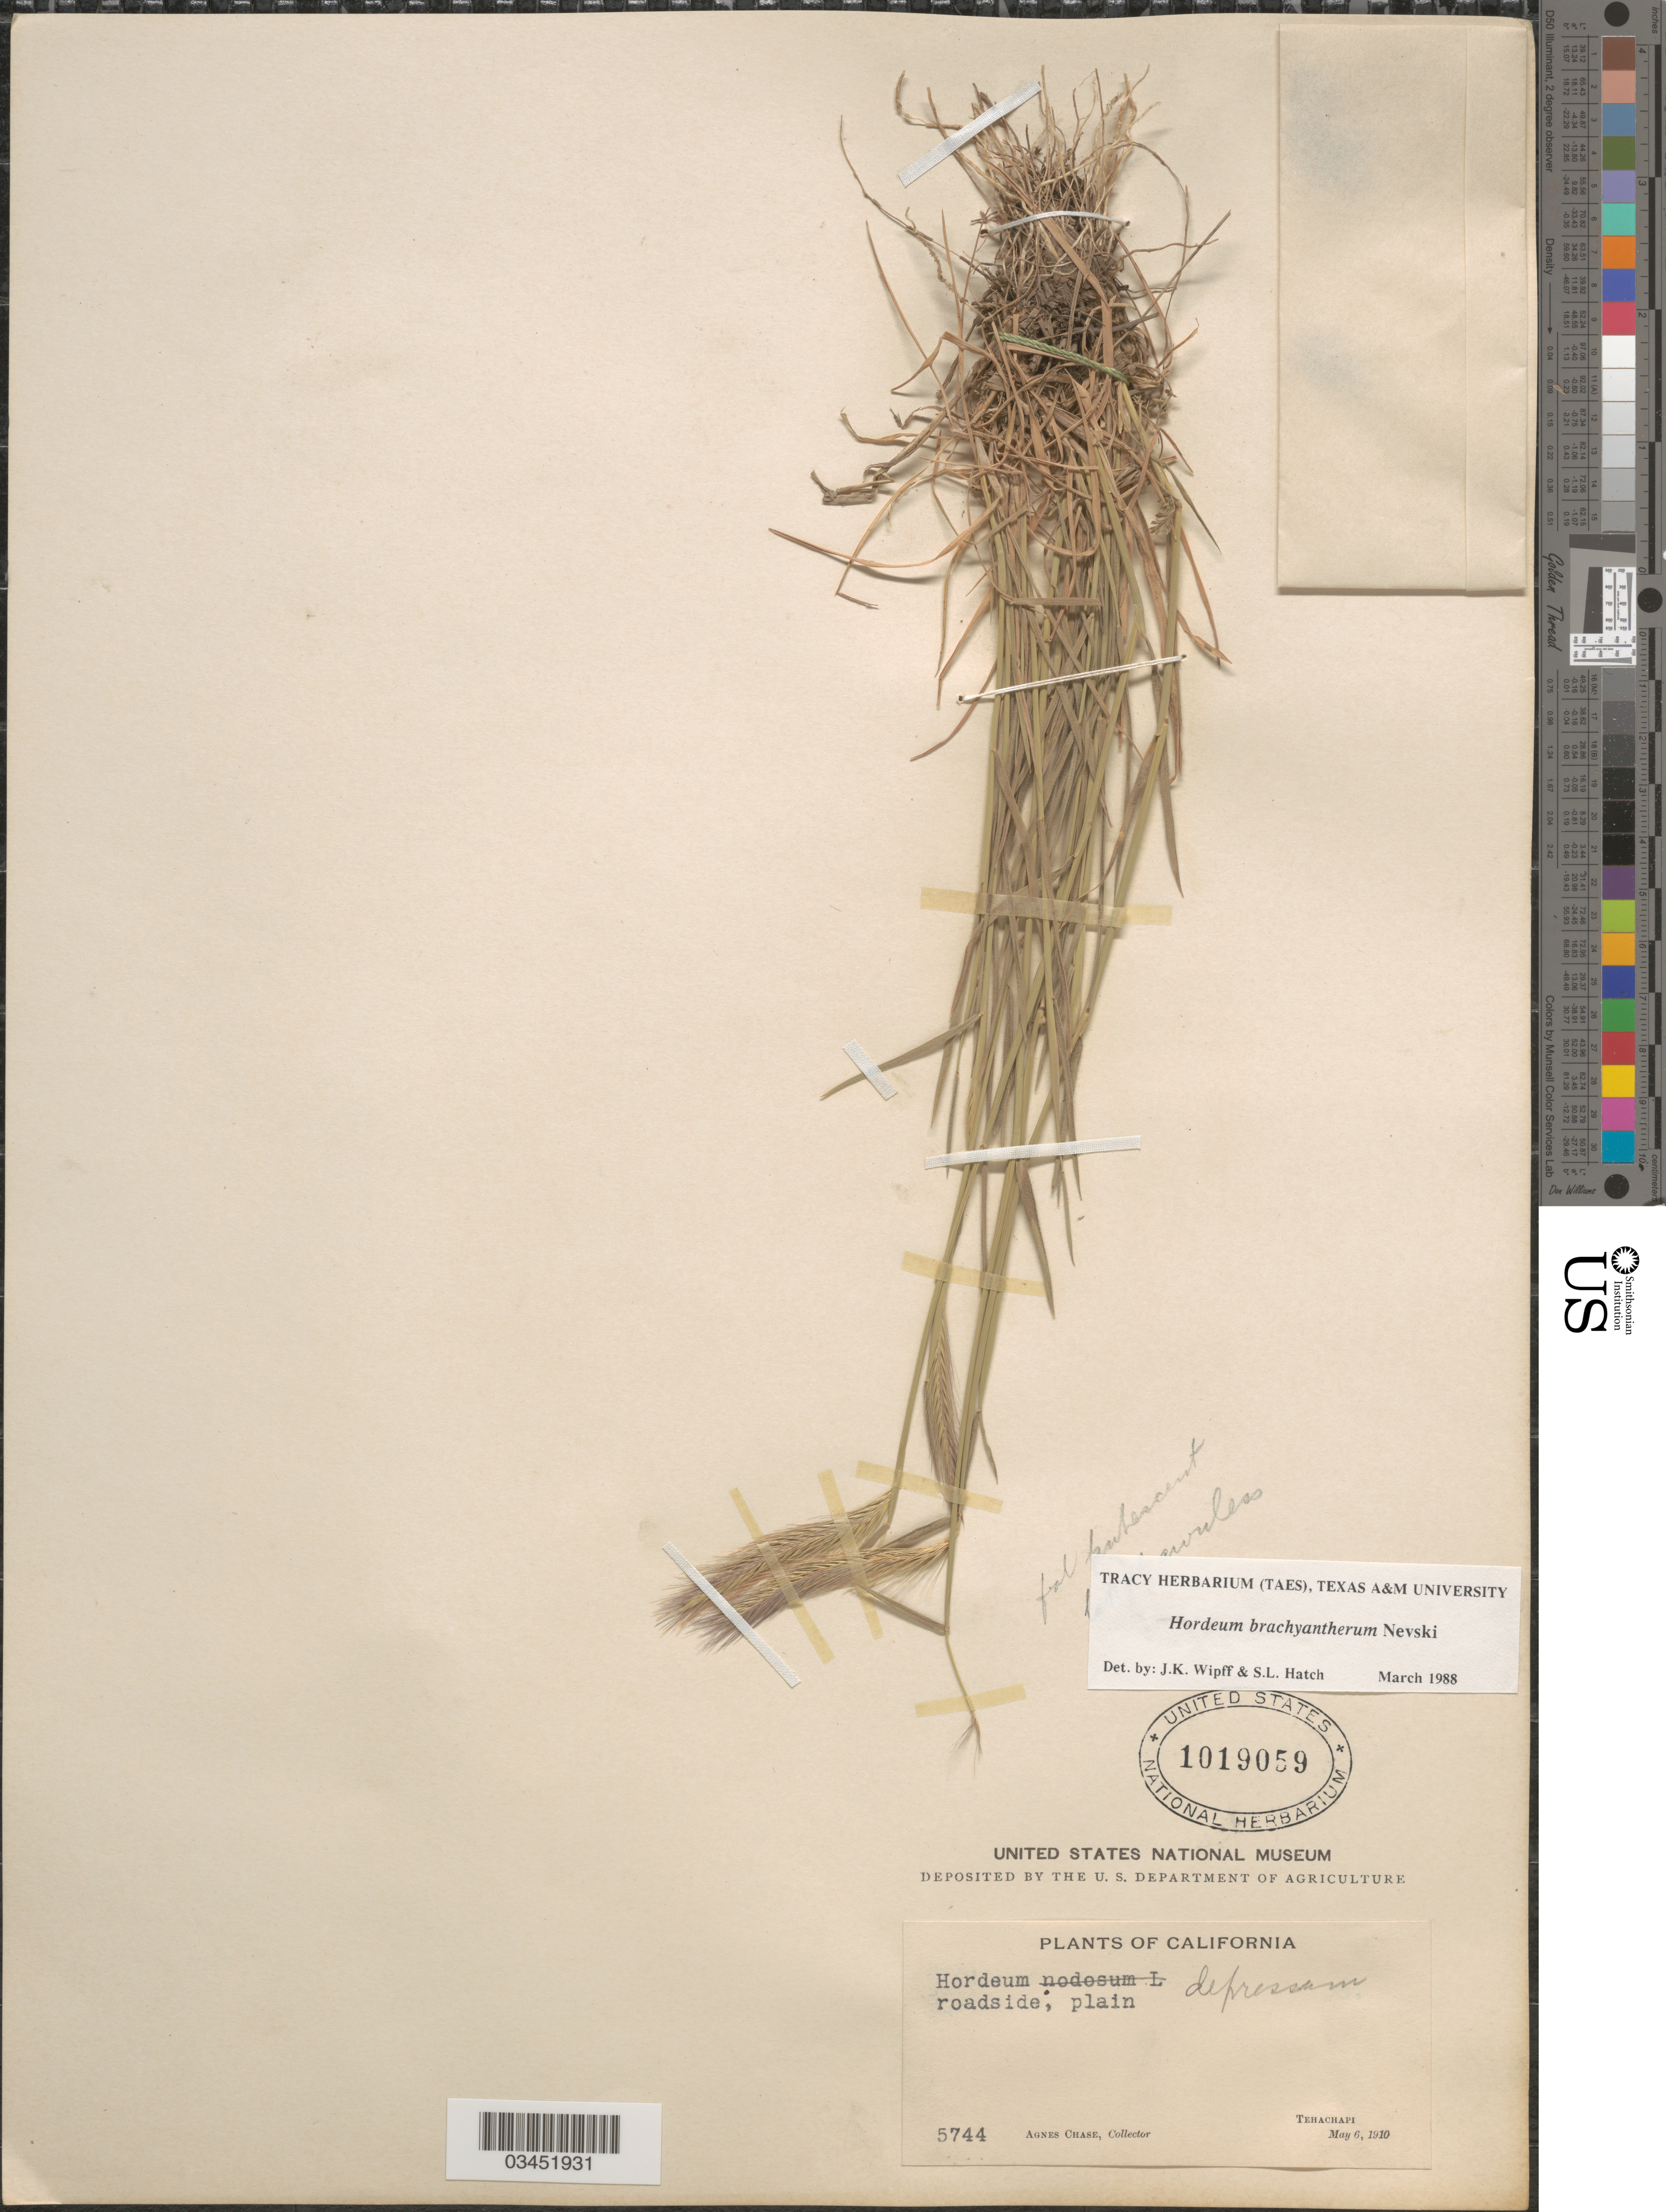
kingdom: Plantae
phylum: Tracheophyta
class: Liliopsida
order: Poales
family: Poaceae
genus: Hordeum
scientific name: Hordeum brachyantherum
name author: Nevski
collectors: A. Chase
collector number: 5744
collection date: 1910-05-06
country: United States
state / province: California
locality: Tehachapi.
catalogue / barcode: US 1019059